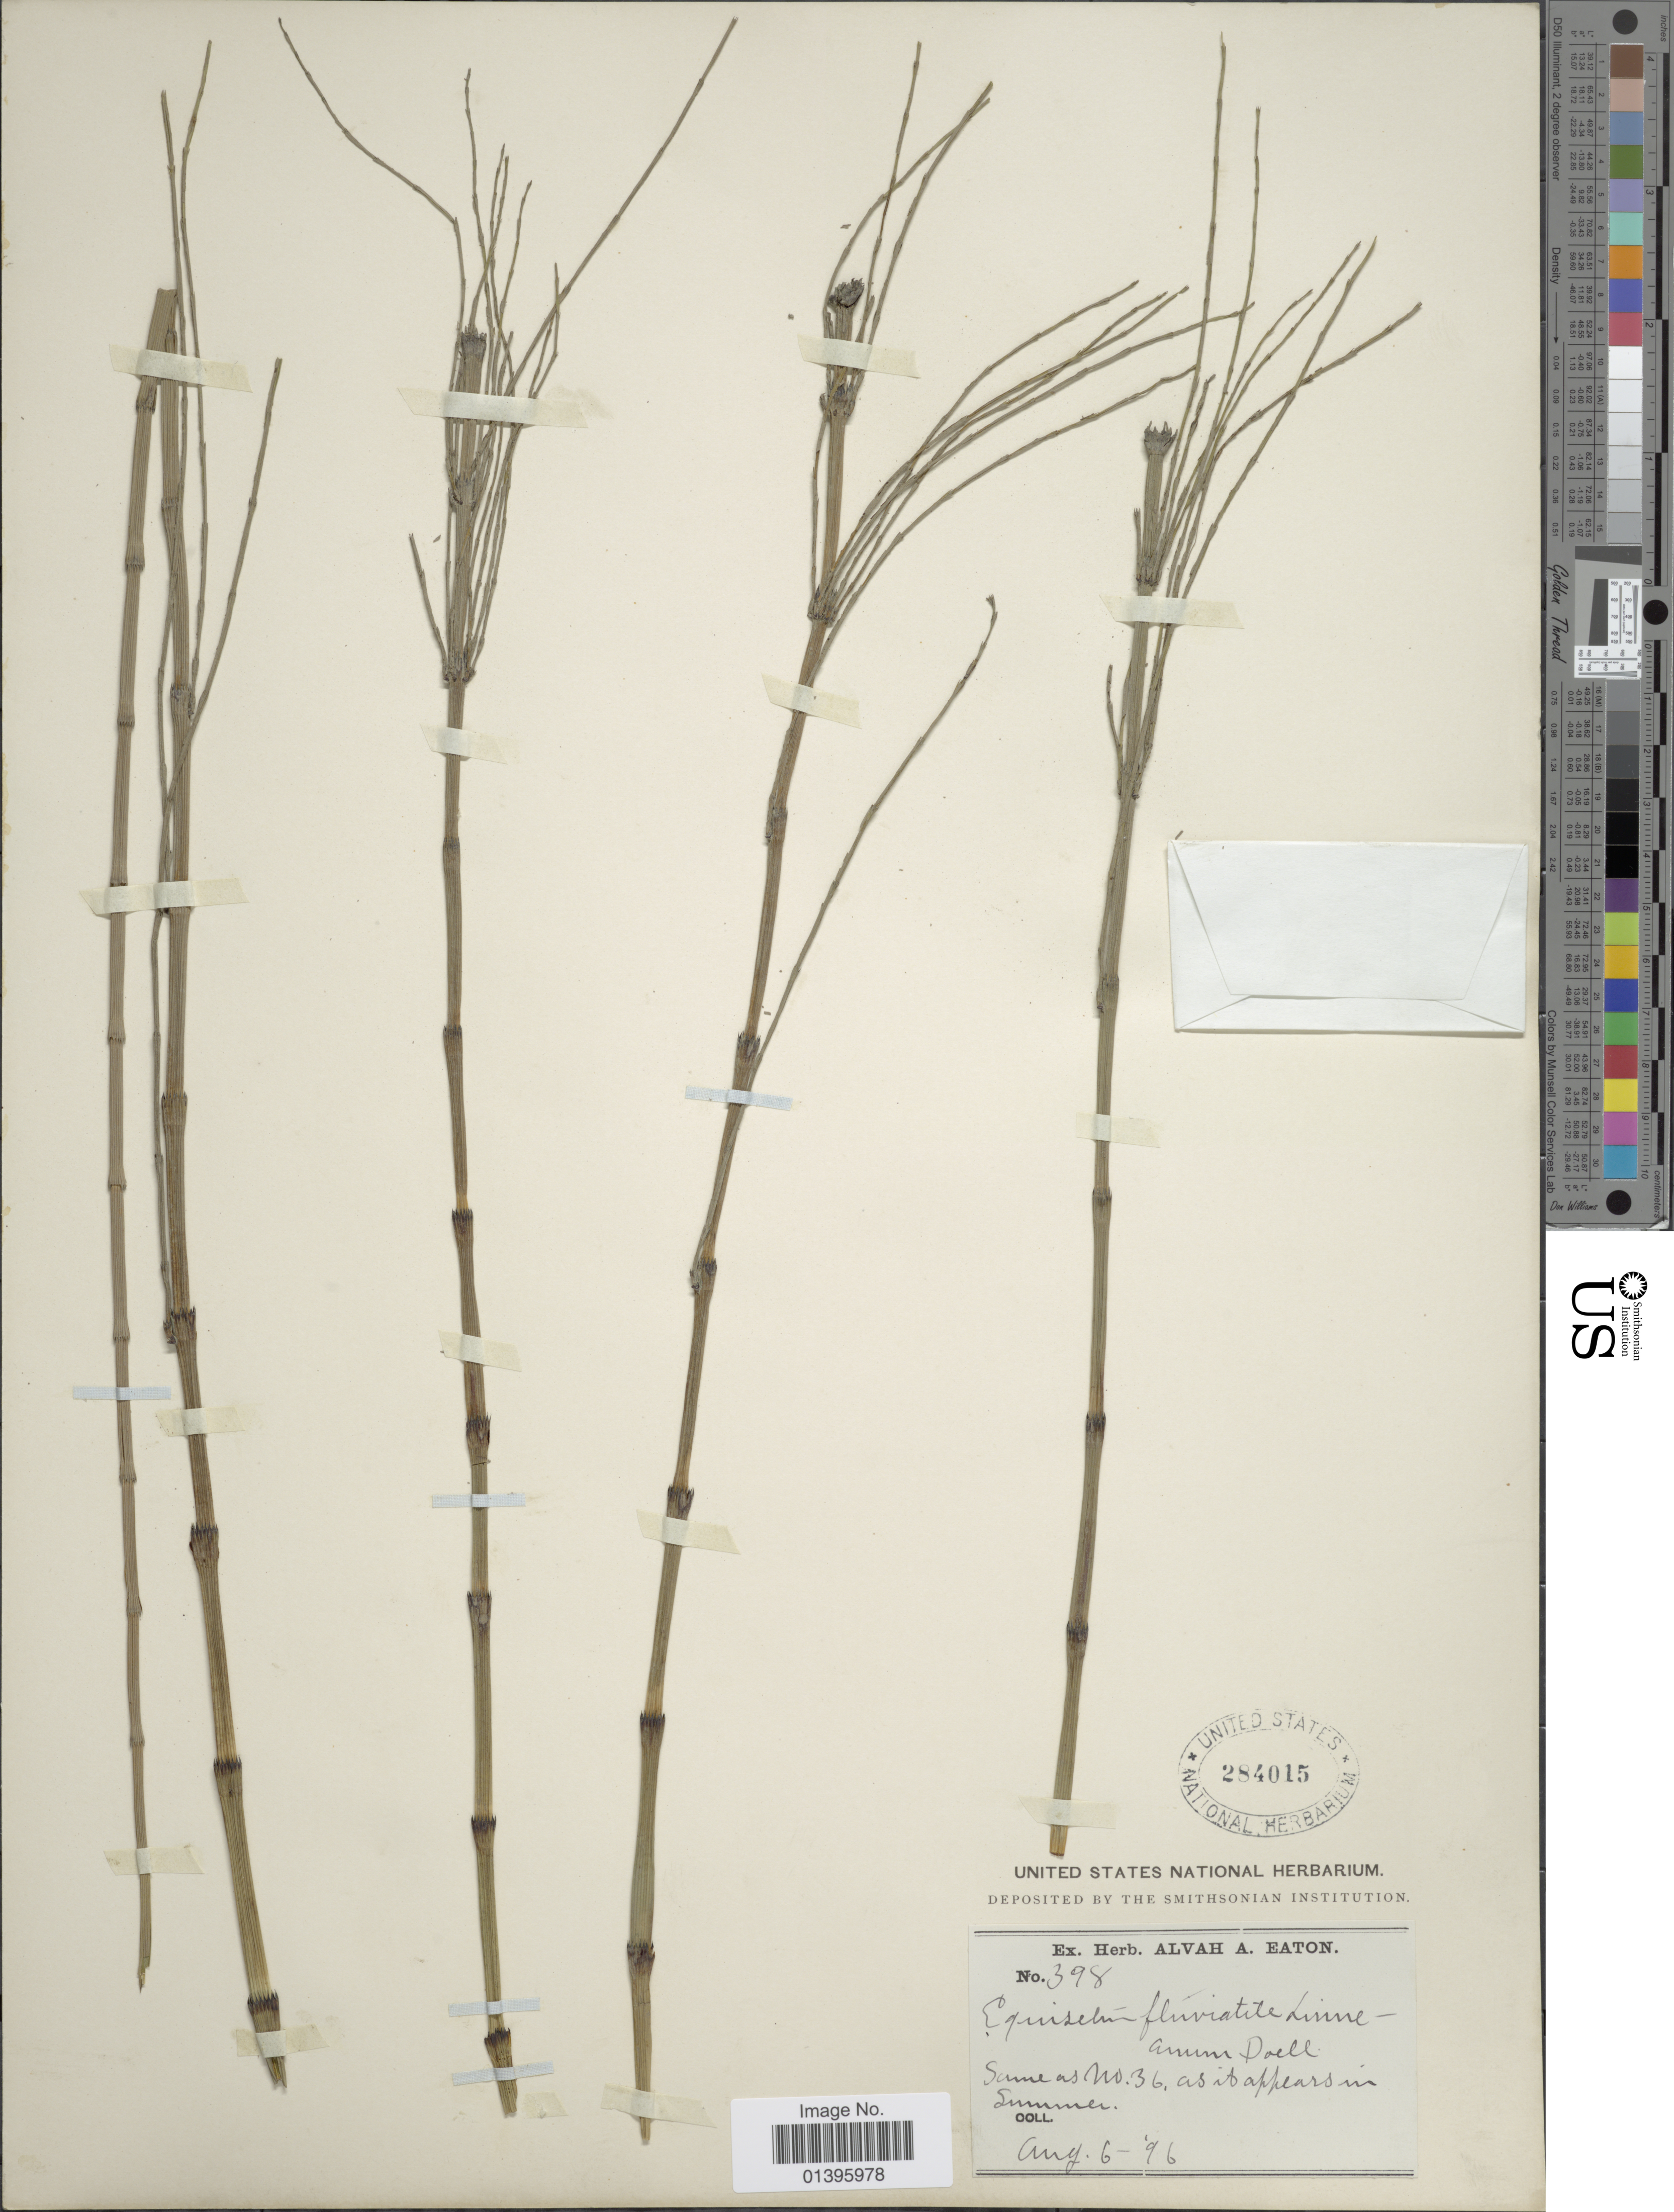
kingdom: Plantae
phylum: Tracheophyta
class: Polypodiopsida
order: Equisetales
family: Equisetaceae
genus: Equisetum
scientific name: Equisetum fluviatile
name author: L.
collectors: A. A. Eaton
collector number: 398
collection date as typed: Transcribed d/m/y: 6/8/96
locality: Same as No. 36, as it appears in Summer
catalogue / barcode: US 284015